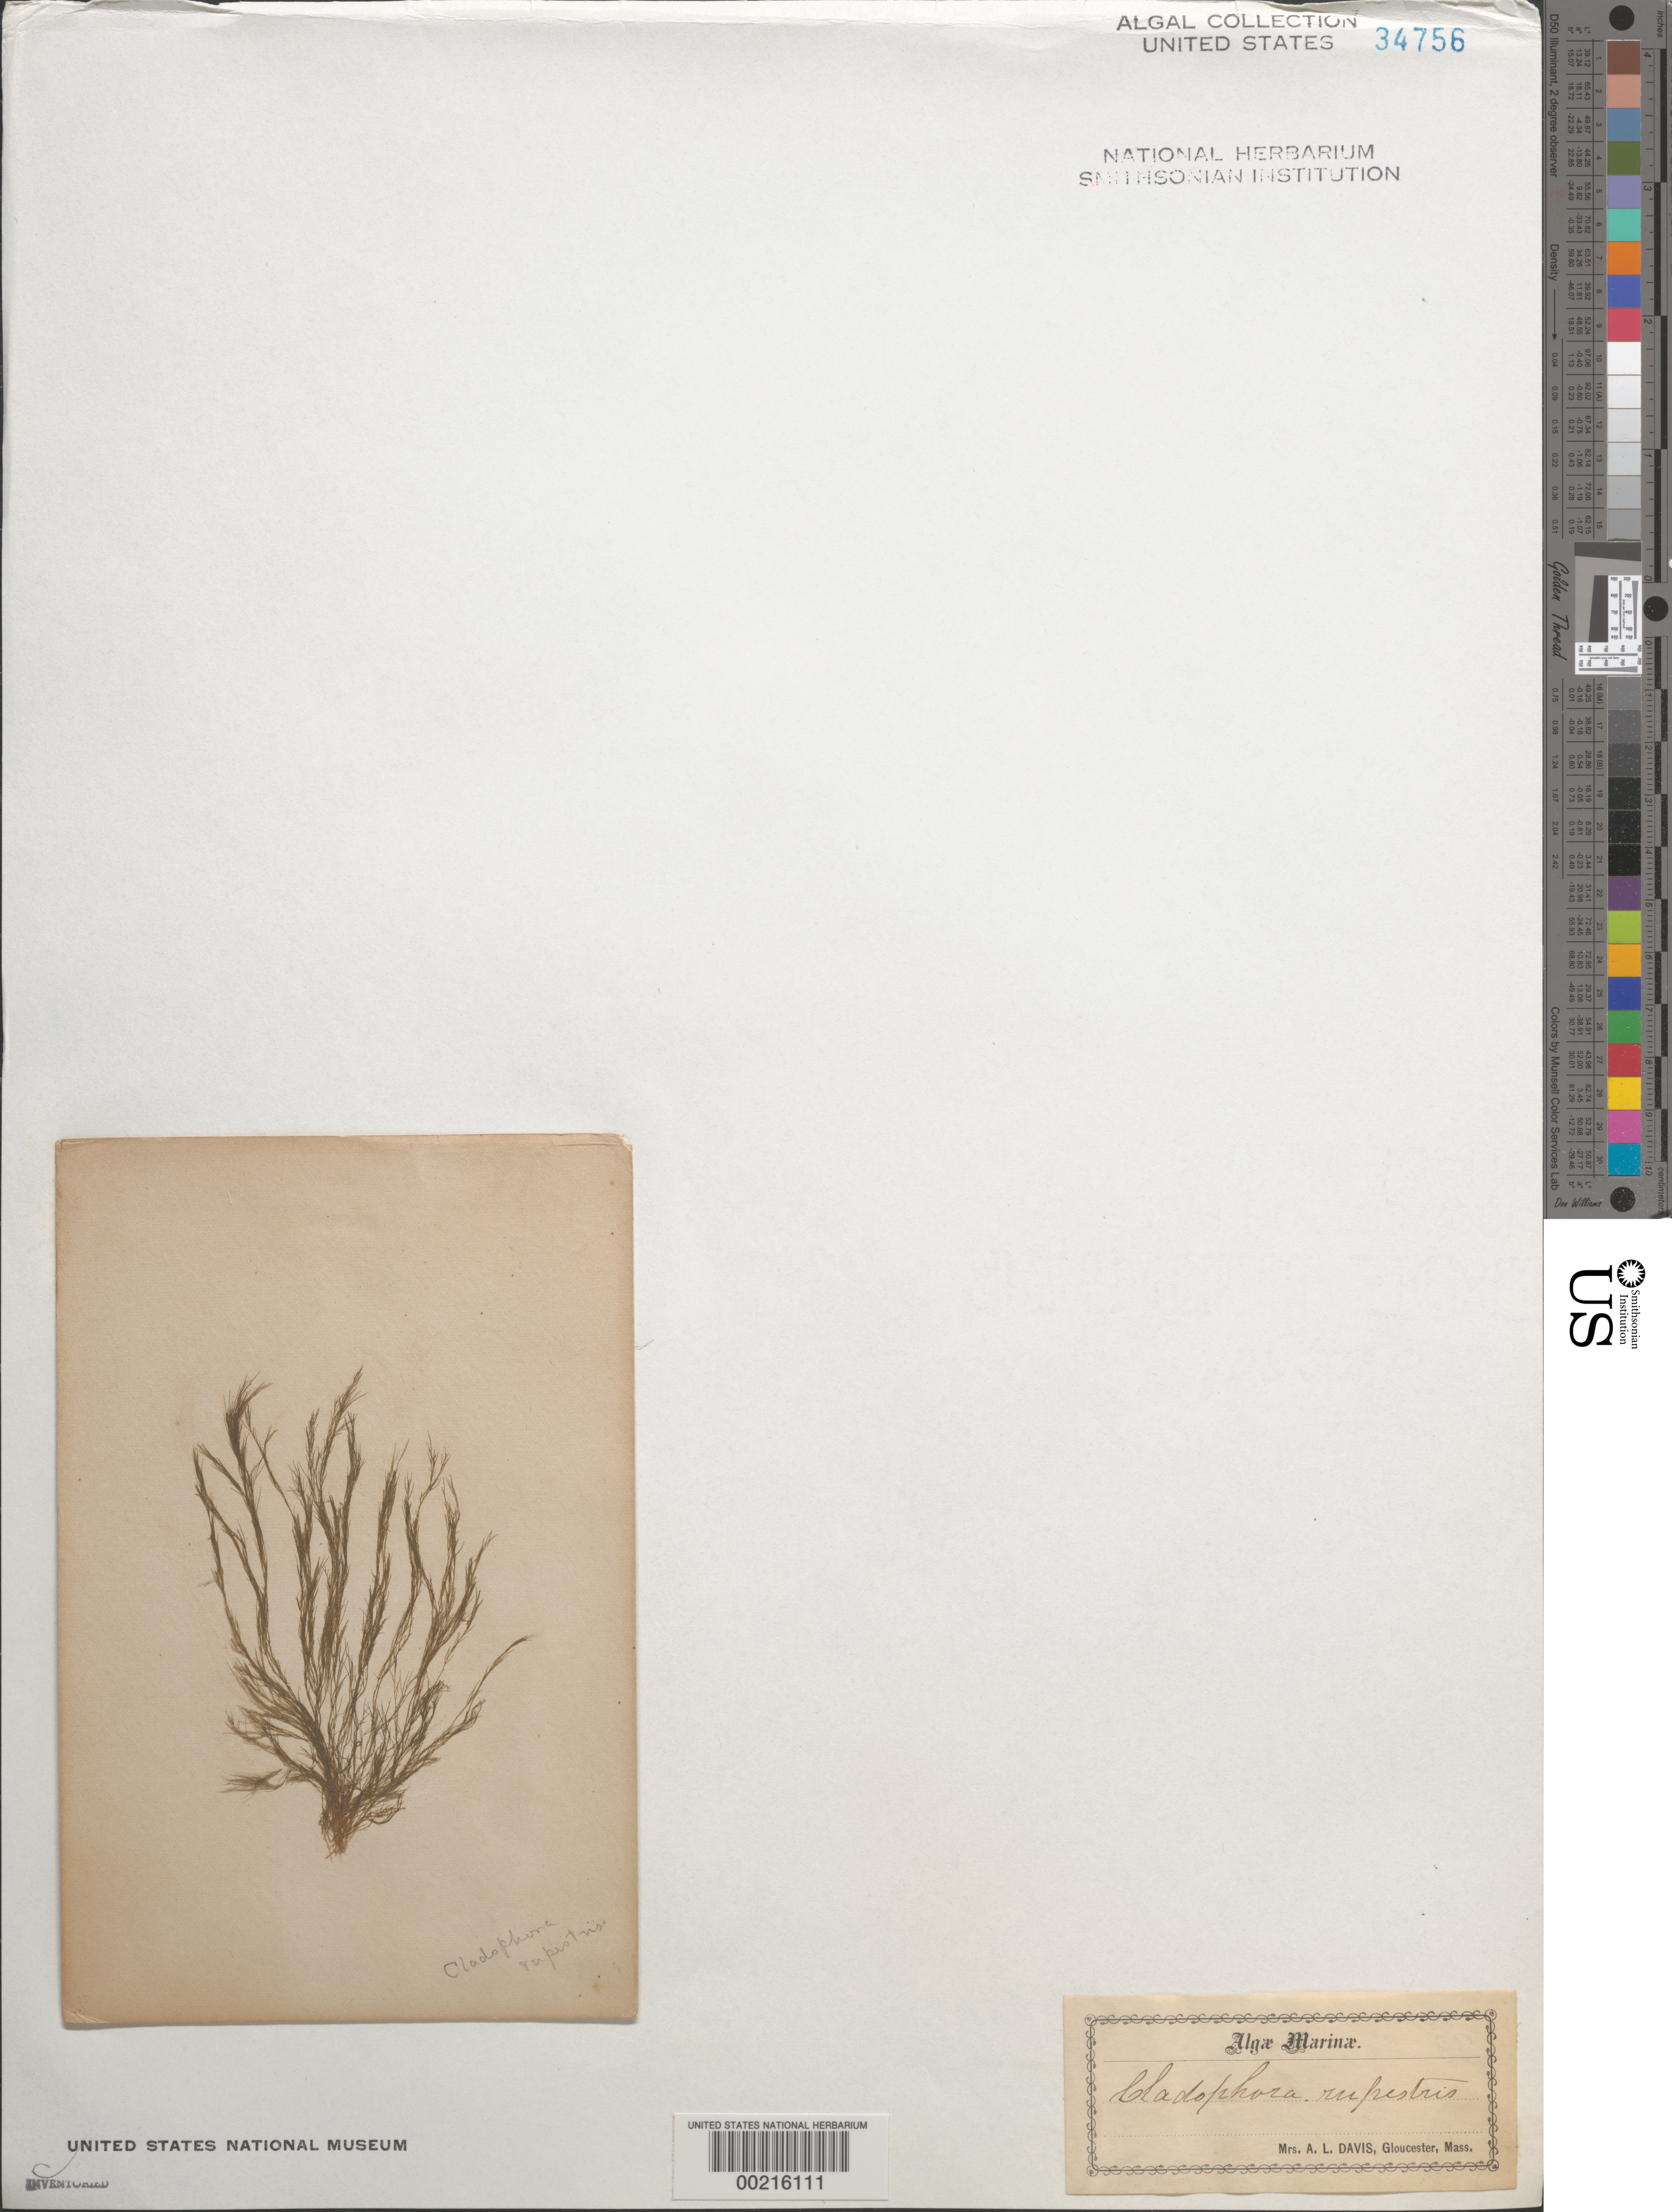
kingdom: Plantae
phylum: Chlorophyta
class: Ulvophyceae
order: Cladophorales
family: Cladophoraceae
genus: Cladophora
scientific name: Cladophora rupestris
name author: (Roth) Kütz.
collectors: A. Davis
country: United States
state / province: Massachusetts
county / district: Essex County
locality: Gloucester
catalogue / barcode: US 34756